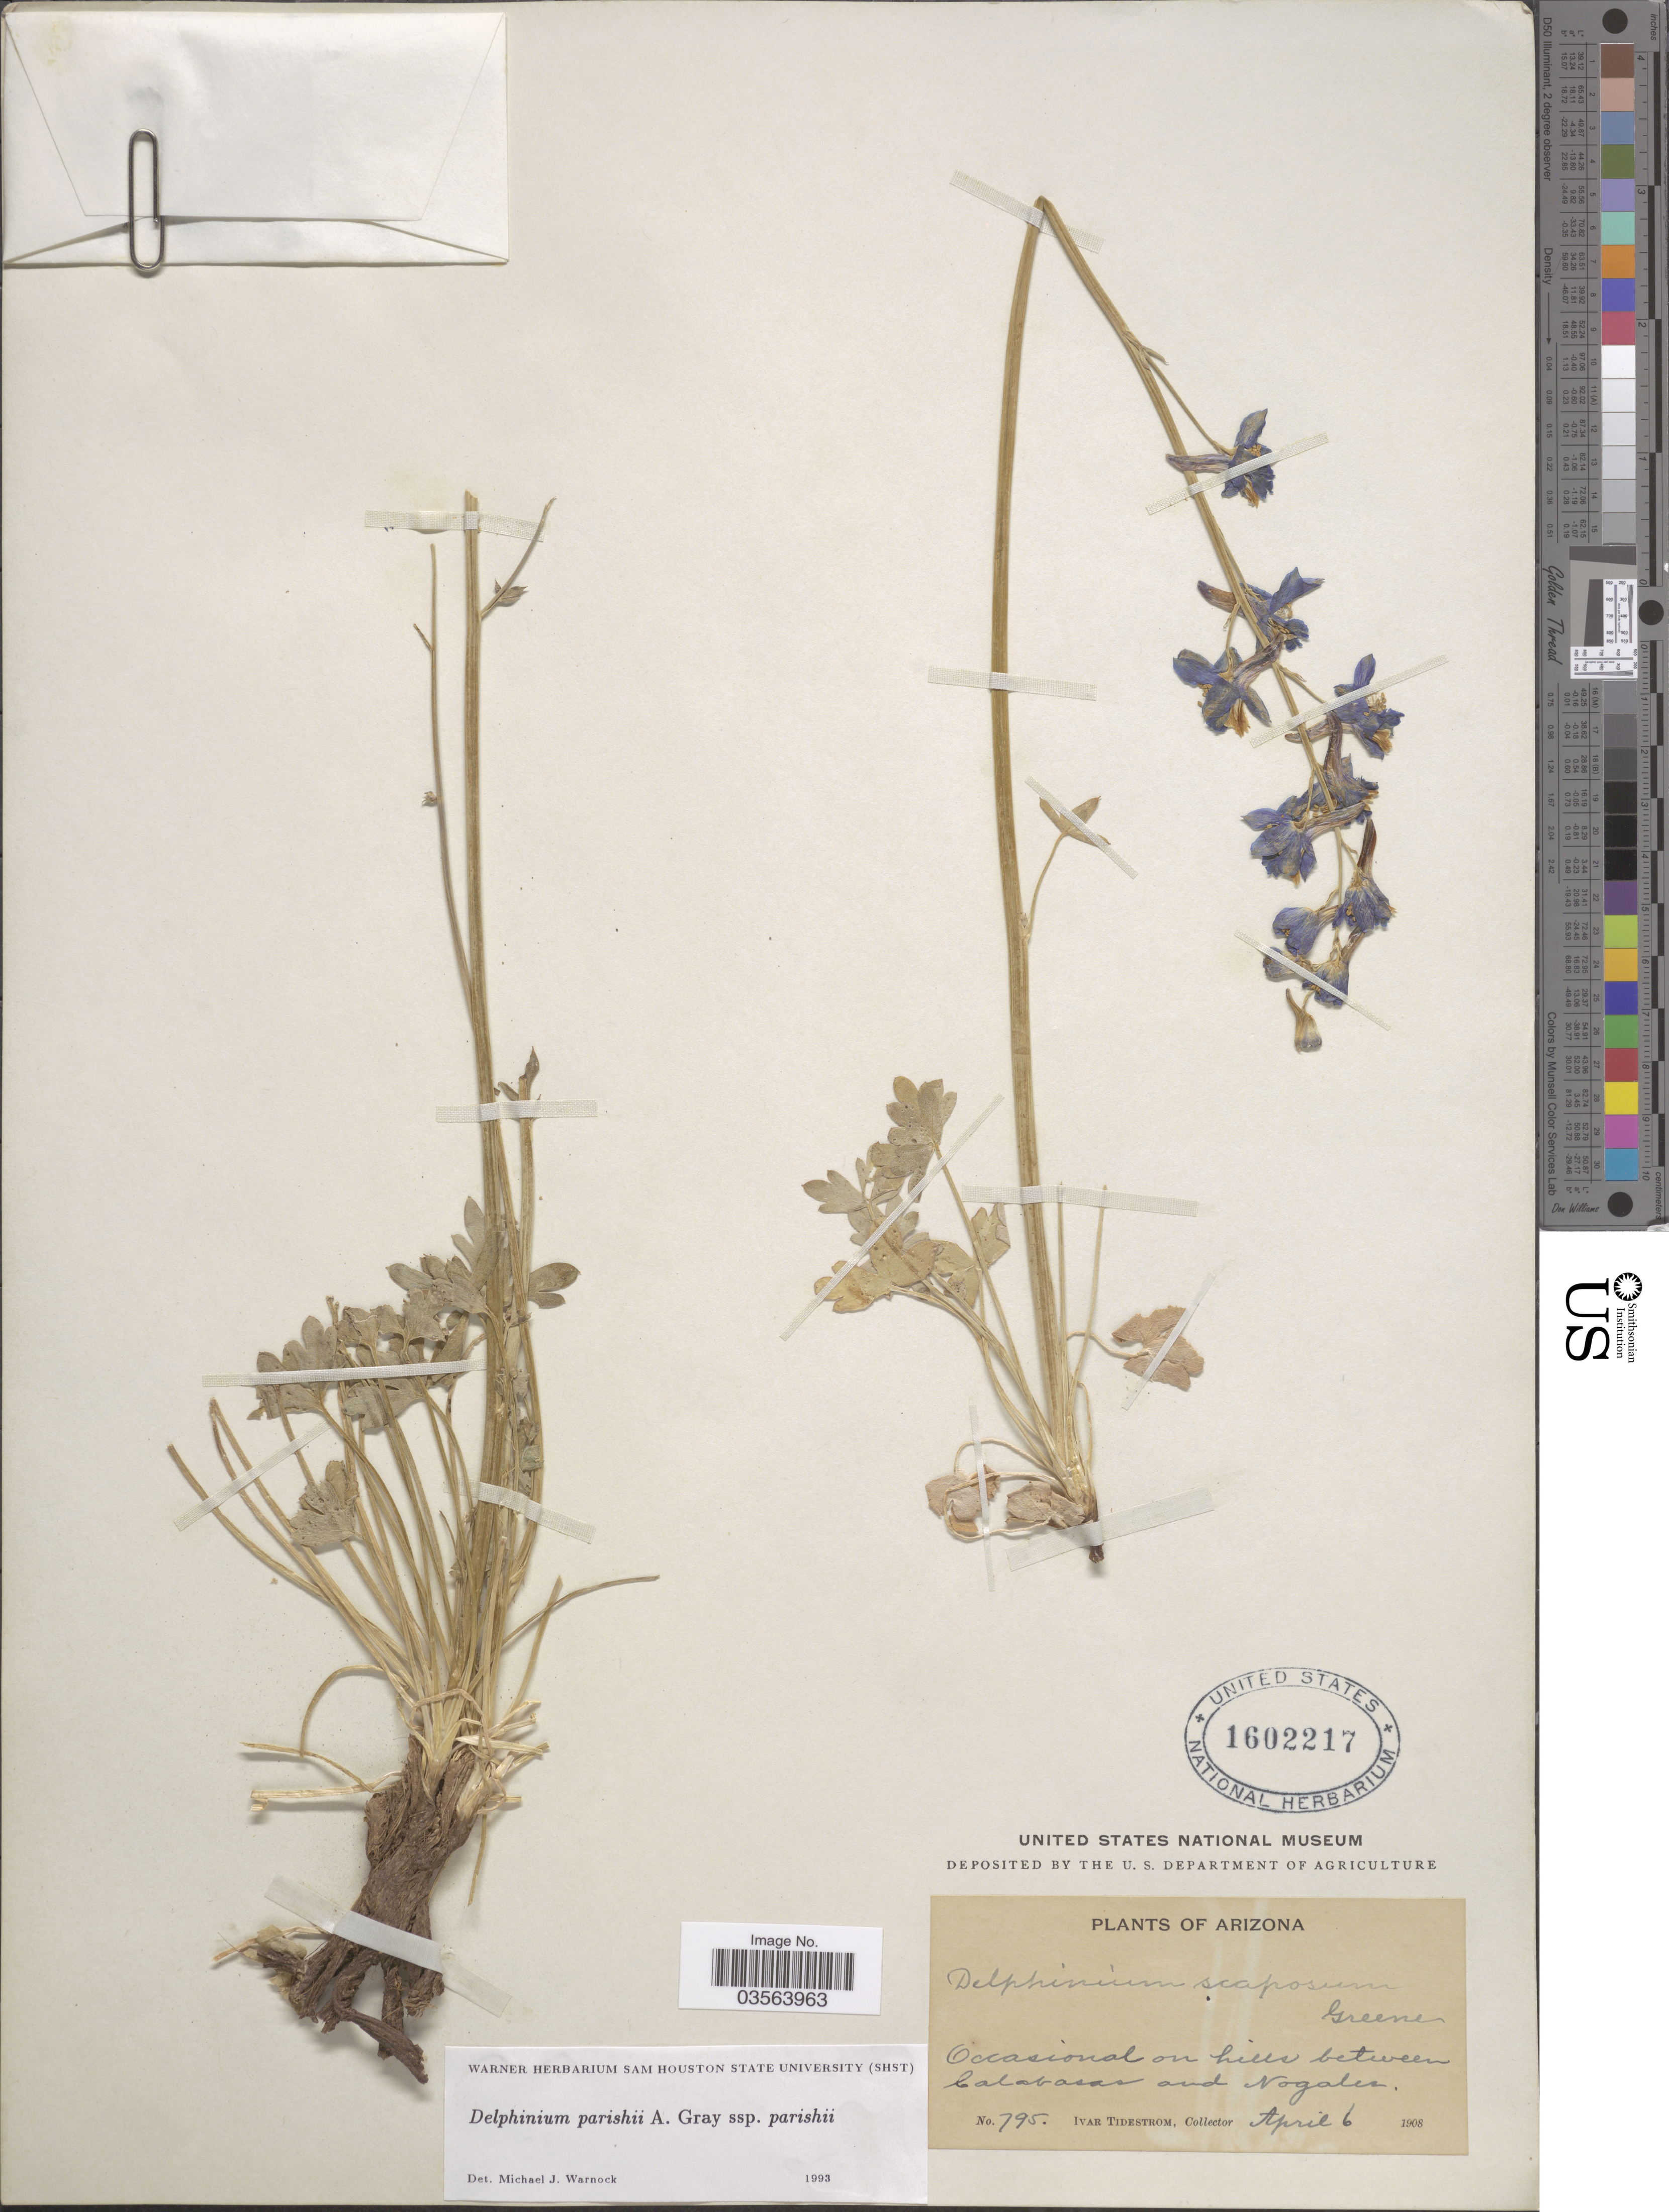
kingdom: Plantae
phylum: Tracheophyta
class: Magnoliopsida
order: Ranunculales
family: Ranunculaceae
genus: Delphinium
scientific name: Delphinium parishii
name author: A. Gray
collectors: I. F. Tidestrom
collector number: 795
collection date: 1908-04-06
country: United States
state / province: Arizona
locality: Occasional on hills between Calabasas and Nogales.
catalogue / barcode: US 1602217